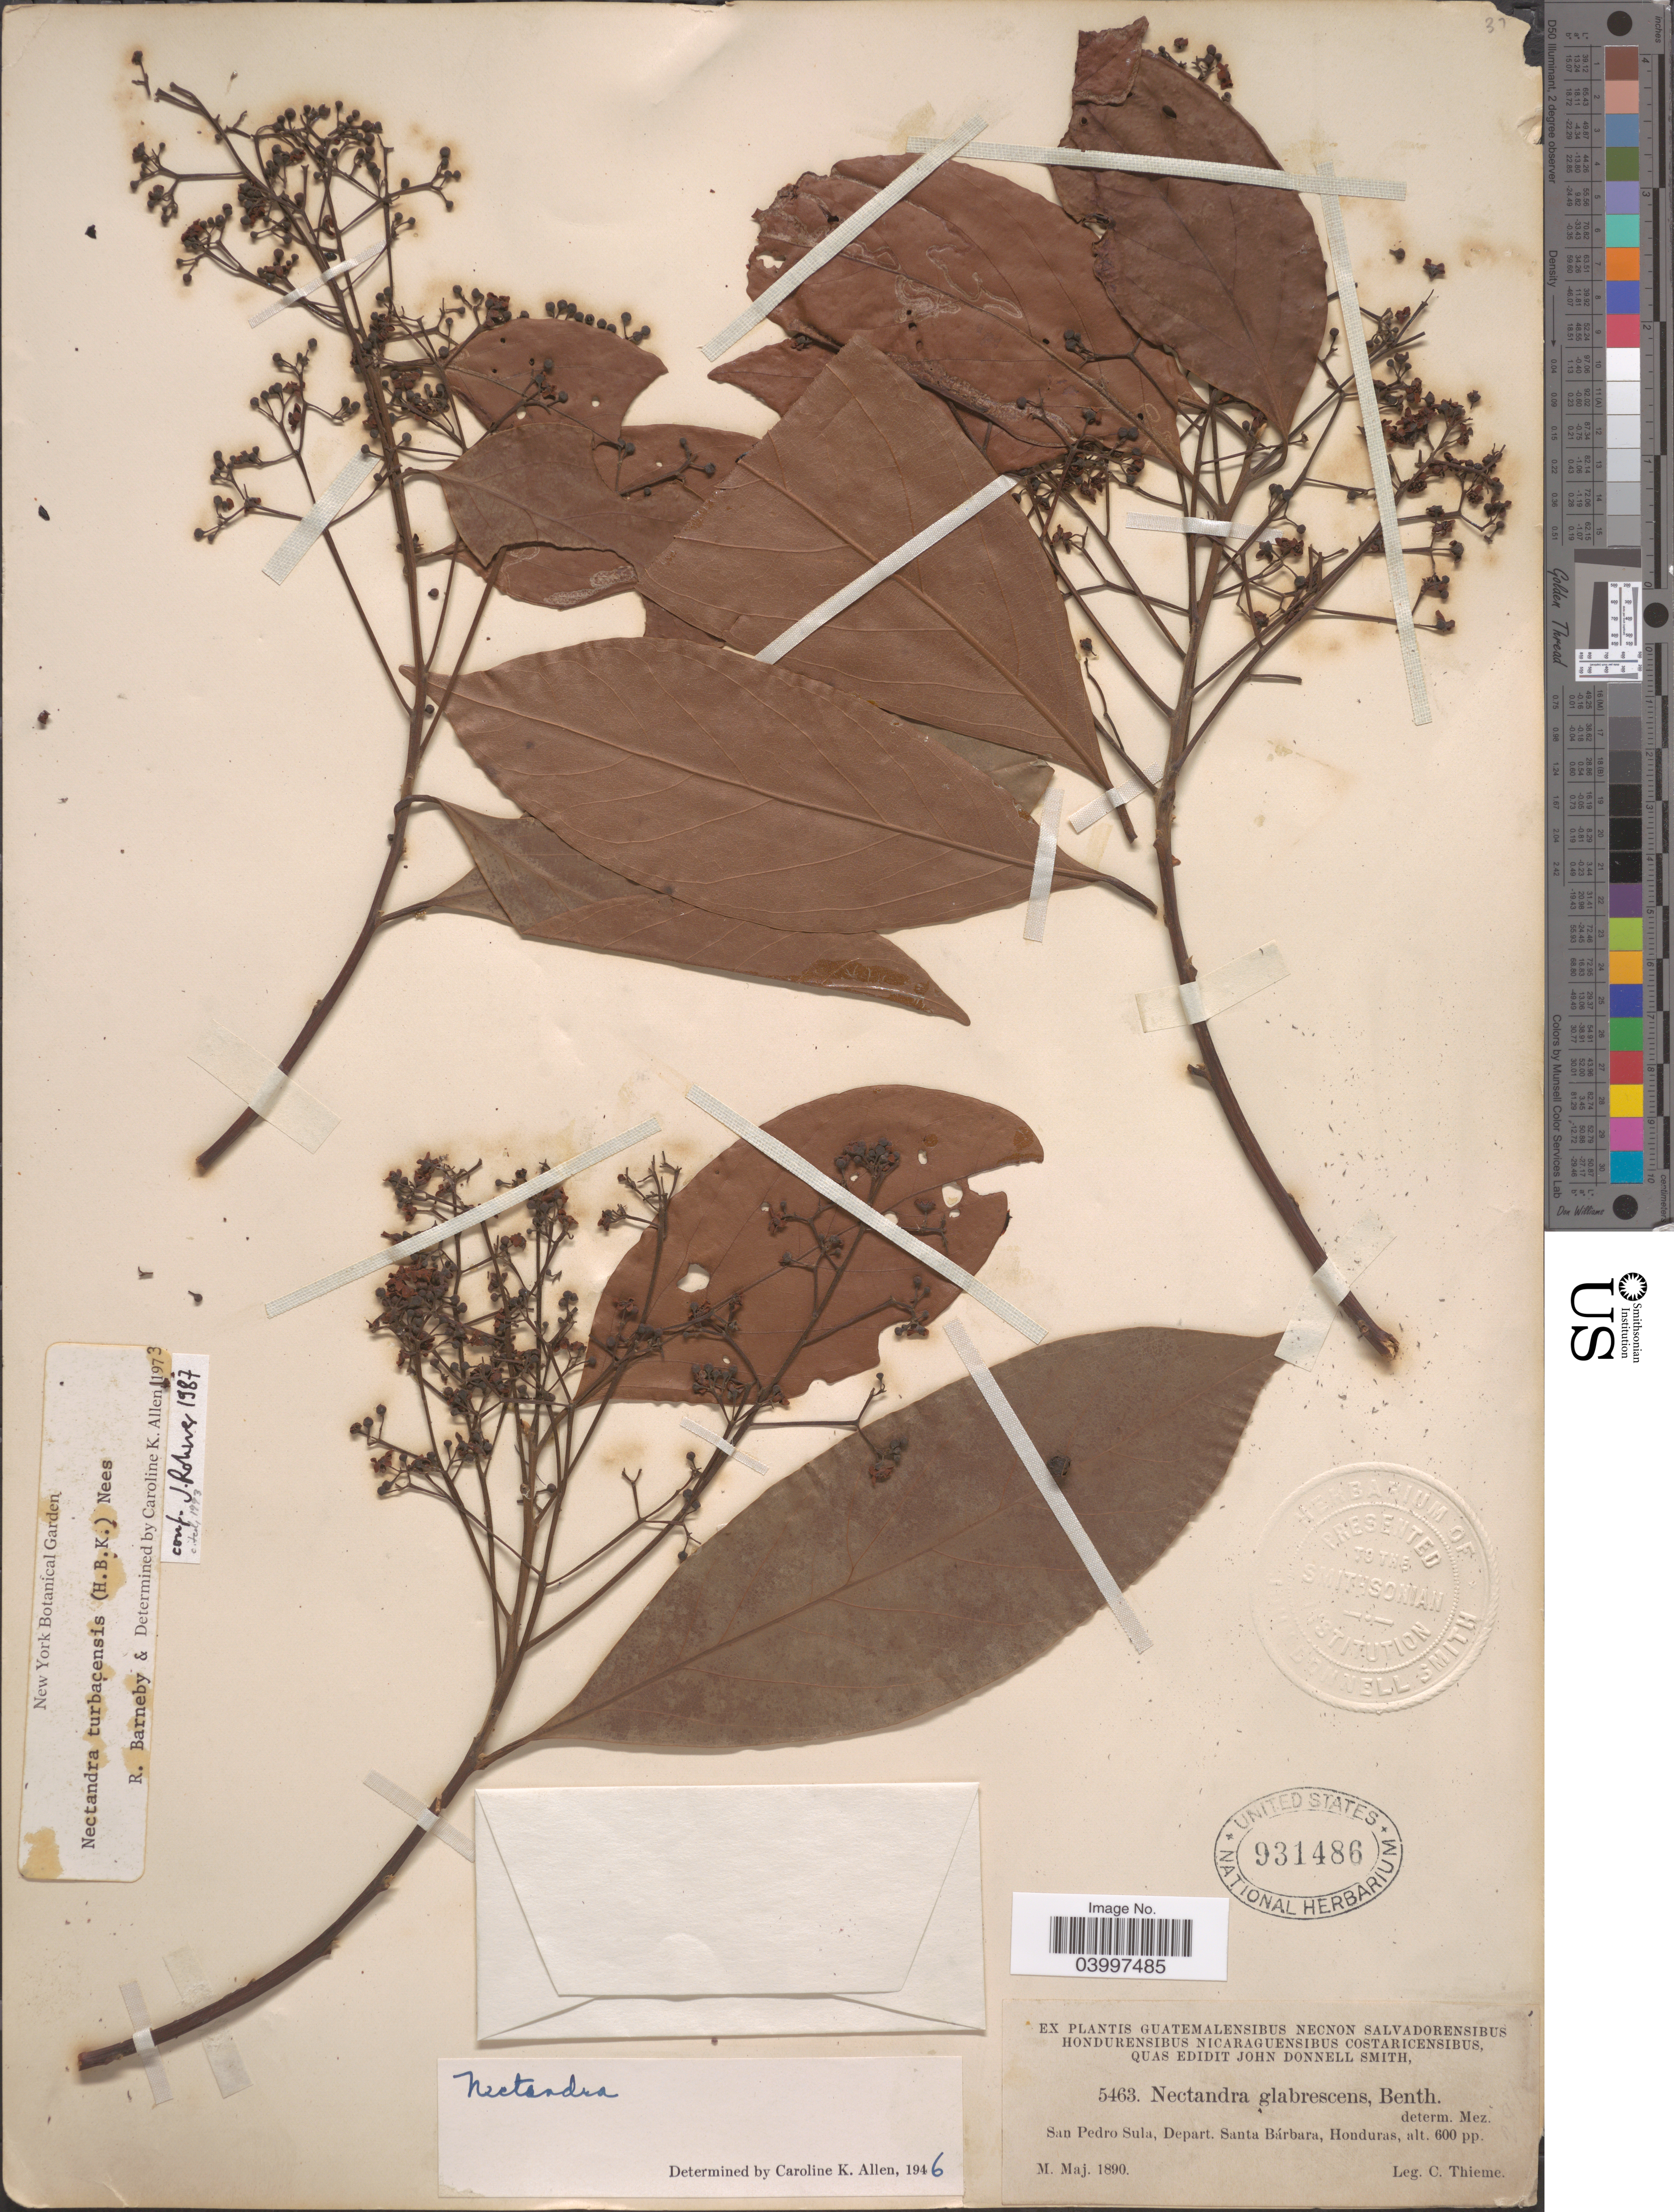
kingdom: Plantae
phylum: Tracheophyta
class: Magnoliopsida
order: Laurales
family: Lauraceae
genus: Nectandra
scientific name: Nectandra turbacensis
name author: (Kunth) Nees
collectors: C. Thieme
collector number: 5463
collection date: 1890-05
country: Honduras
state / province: Santa Barbara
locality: San Pedro Sula, Depart. Santa Bárbara.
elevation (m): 183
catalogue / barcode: US 931486